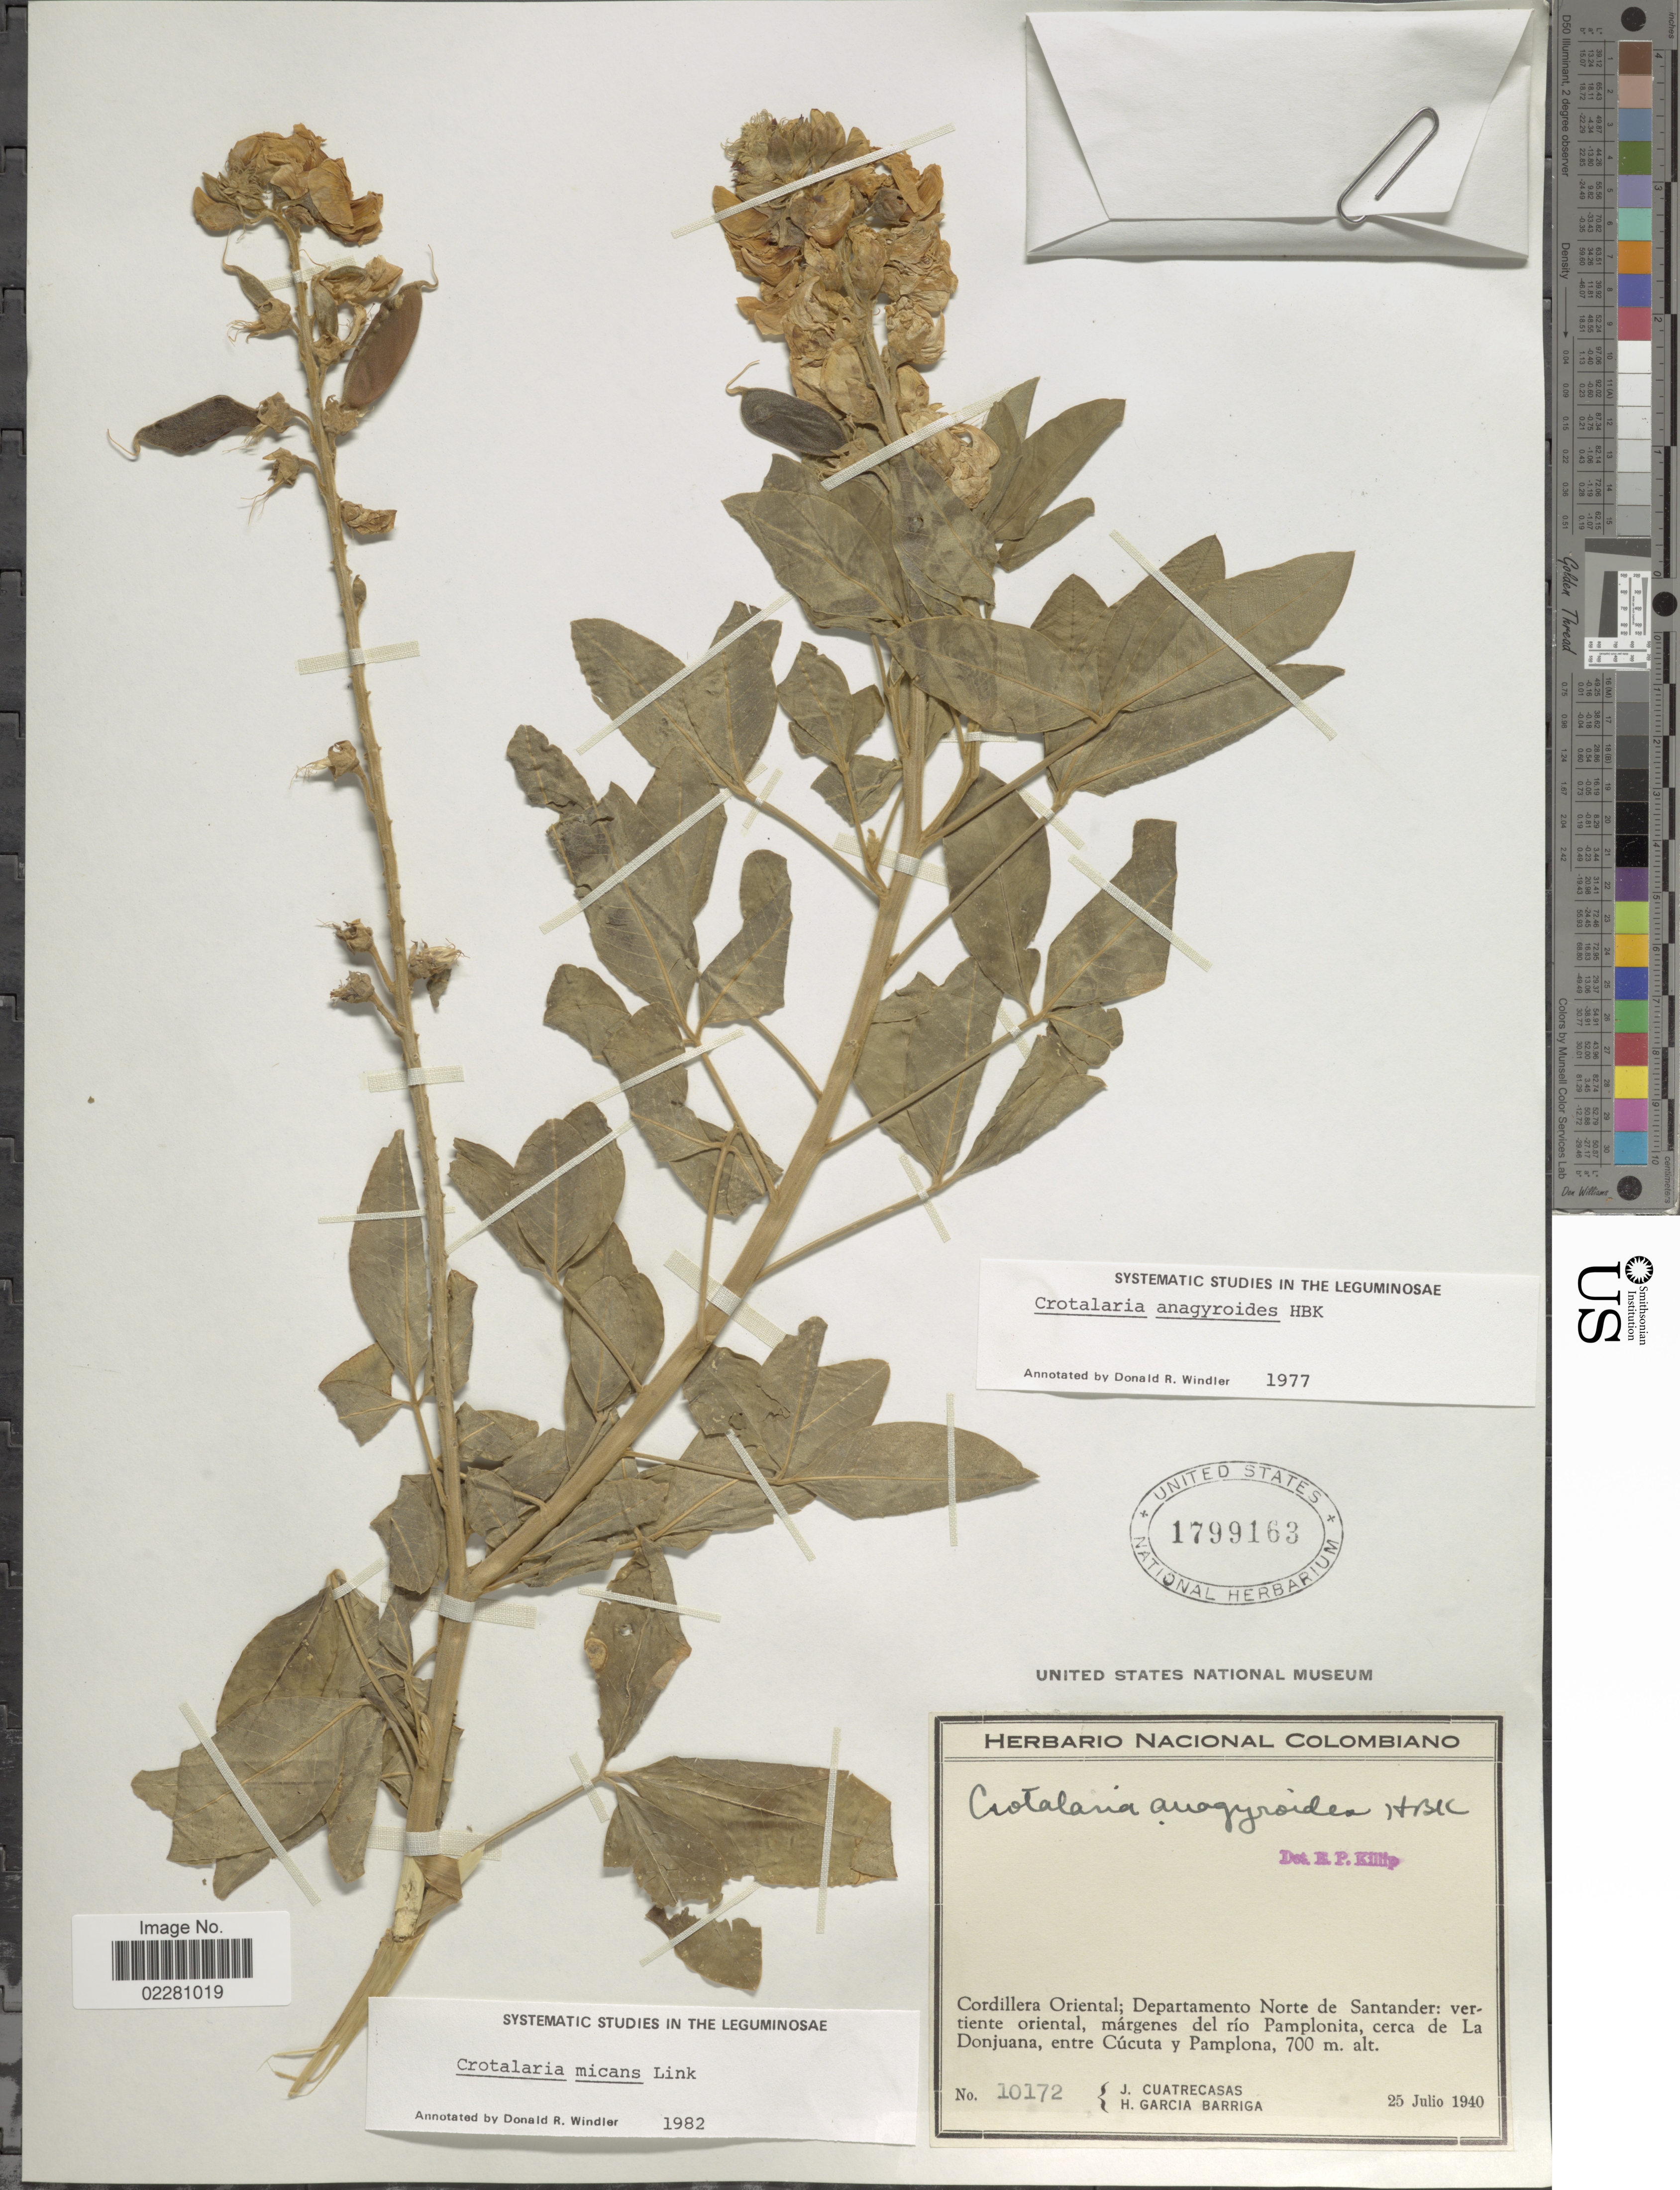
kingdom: Plantae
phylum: Tracheophyta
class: Magnoliopsida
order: Fabales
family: Fabaceae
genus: Crotalaria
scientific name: Crotalaria micans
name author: Link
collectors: J. Cuatrecasas & H. García Barriga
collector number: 10172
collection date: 1940-07-25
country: Colombia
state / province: Norte de Santander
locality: Cordillera Oriental, vertiente oriental, margenes del Rio Pamplonita, cerca de La Donjuana, entre Cucuta y Pamplona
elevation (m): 700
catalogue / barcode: US 1799163